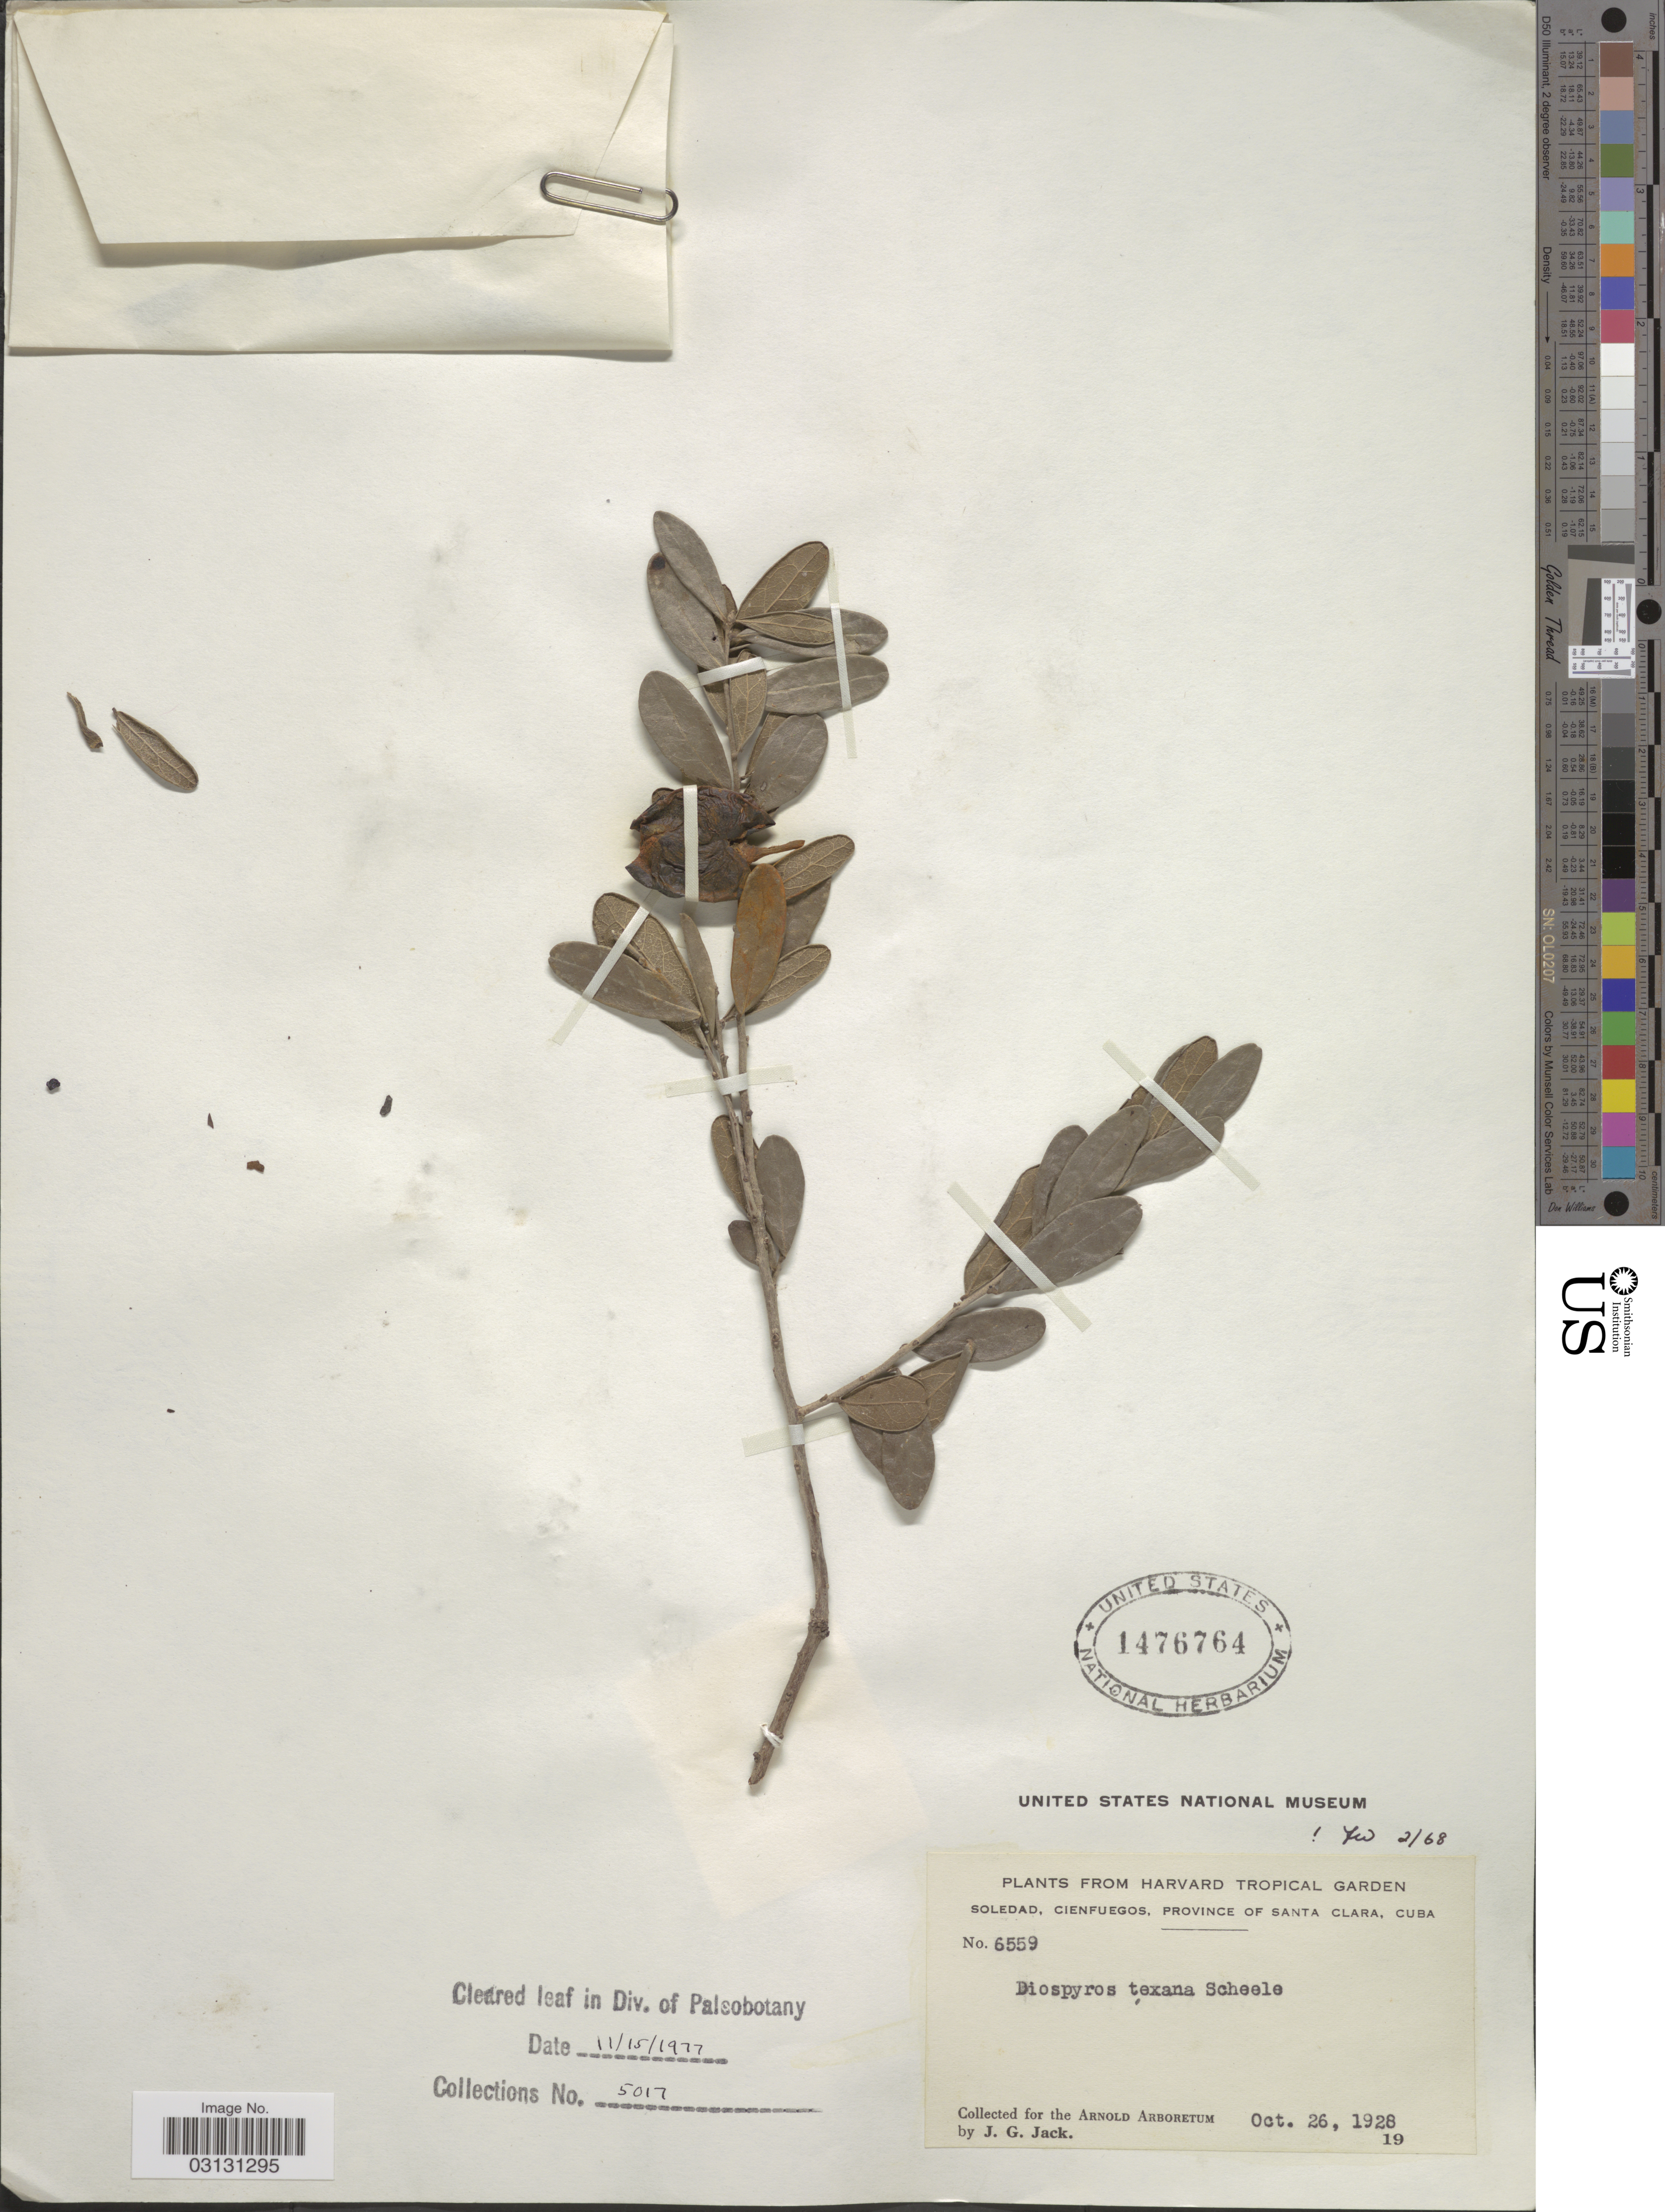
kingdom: Plantae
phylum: Tracheophyta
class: Magnoliopsida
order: Ericales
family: Ebenaceae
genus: Diospyros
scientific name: Diospyros texana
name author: Scheele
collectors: J. G. Jack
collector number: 6559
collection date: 1928-10-26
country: Cuba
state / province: Las Villas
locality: Soledad, Cienfugas, Province of Santa Clara.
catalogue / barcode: US 1476764